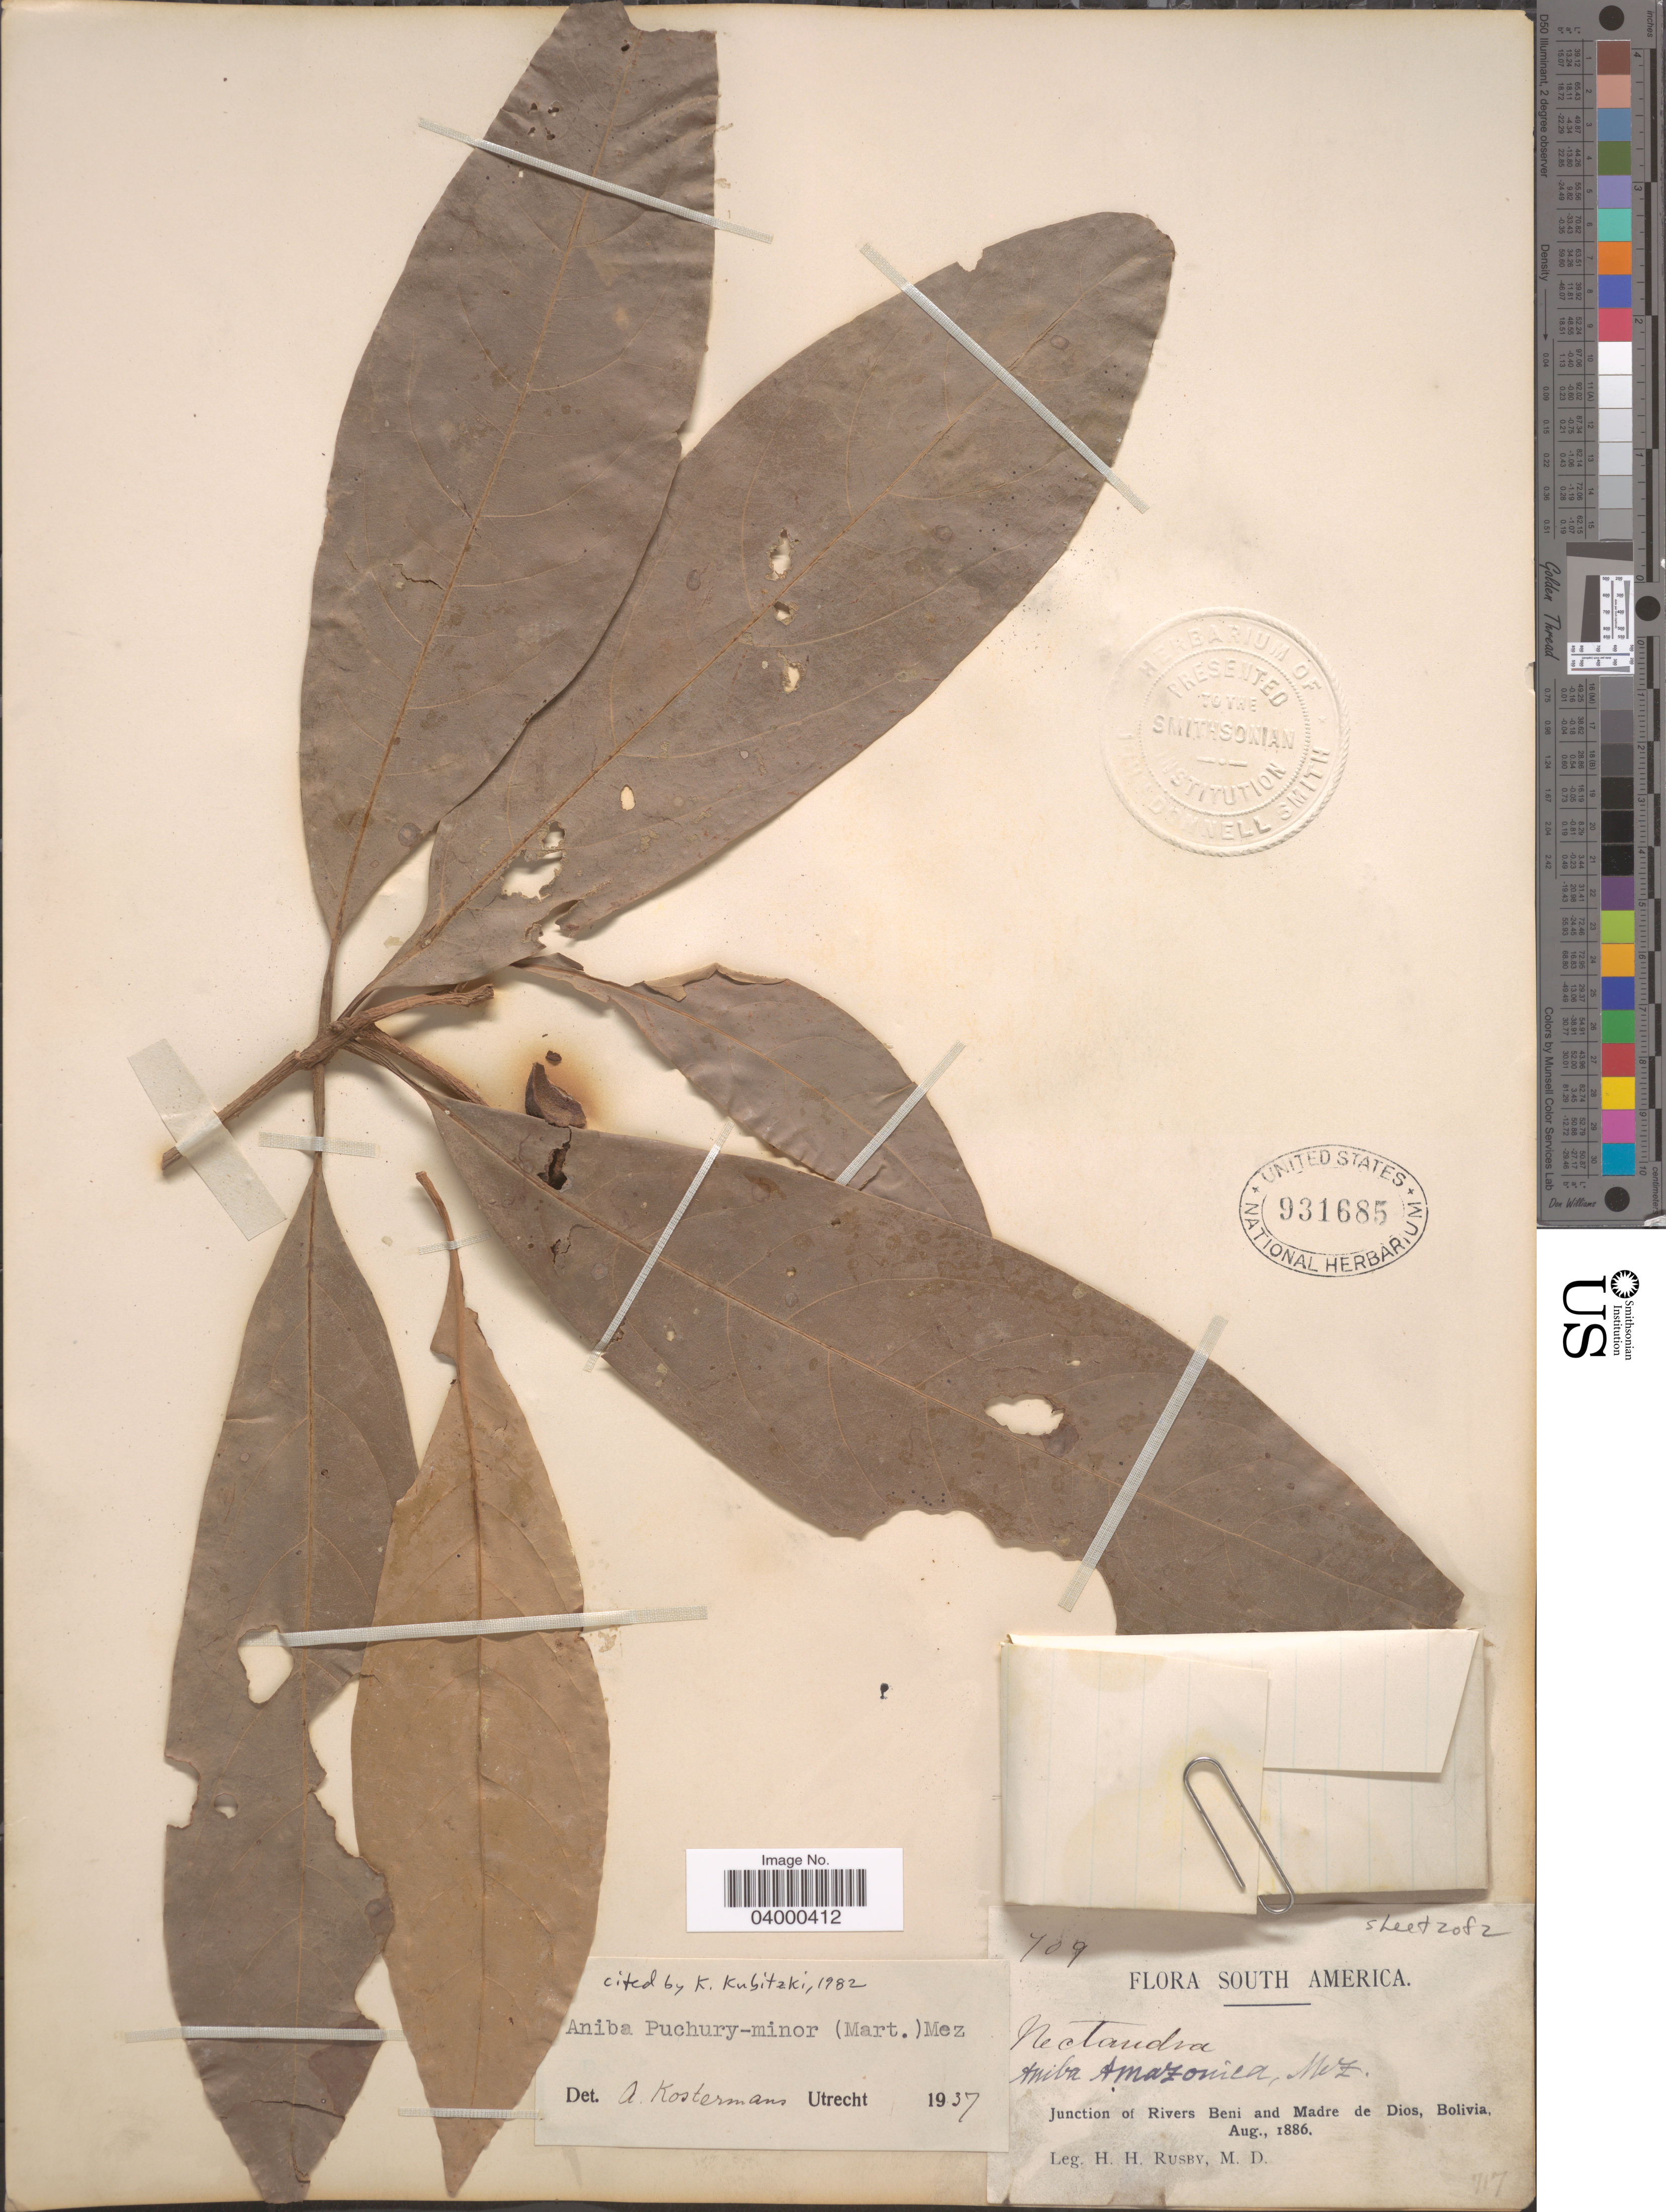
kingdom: Plantae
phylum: Tracheophyta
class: Magnoliopsida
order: Laurales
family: Lauraceae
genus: Aniba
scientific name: Aniba puchury-minor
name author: (Mart.) Mez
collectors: H. H. Rusby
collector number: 709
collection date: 1886-08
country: Bolivia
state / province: Beni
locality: Junction of Rivers Beni and Madre de Dios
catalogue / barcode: US 931685